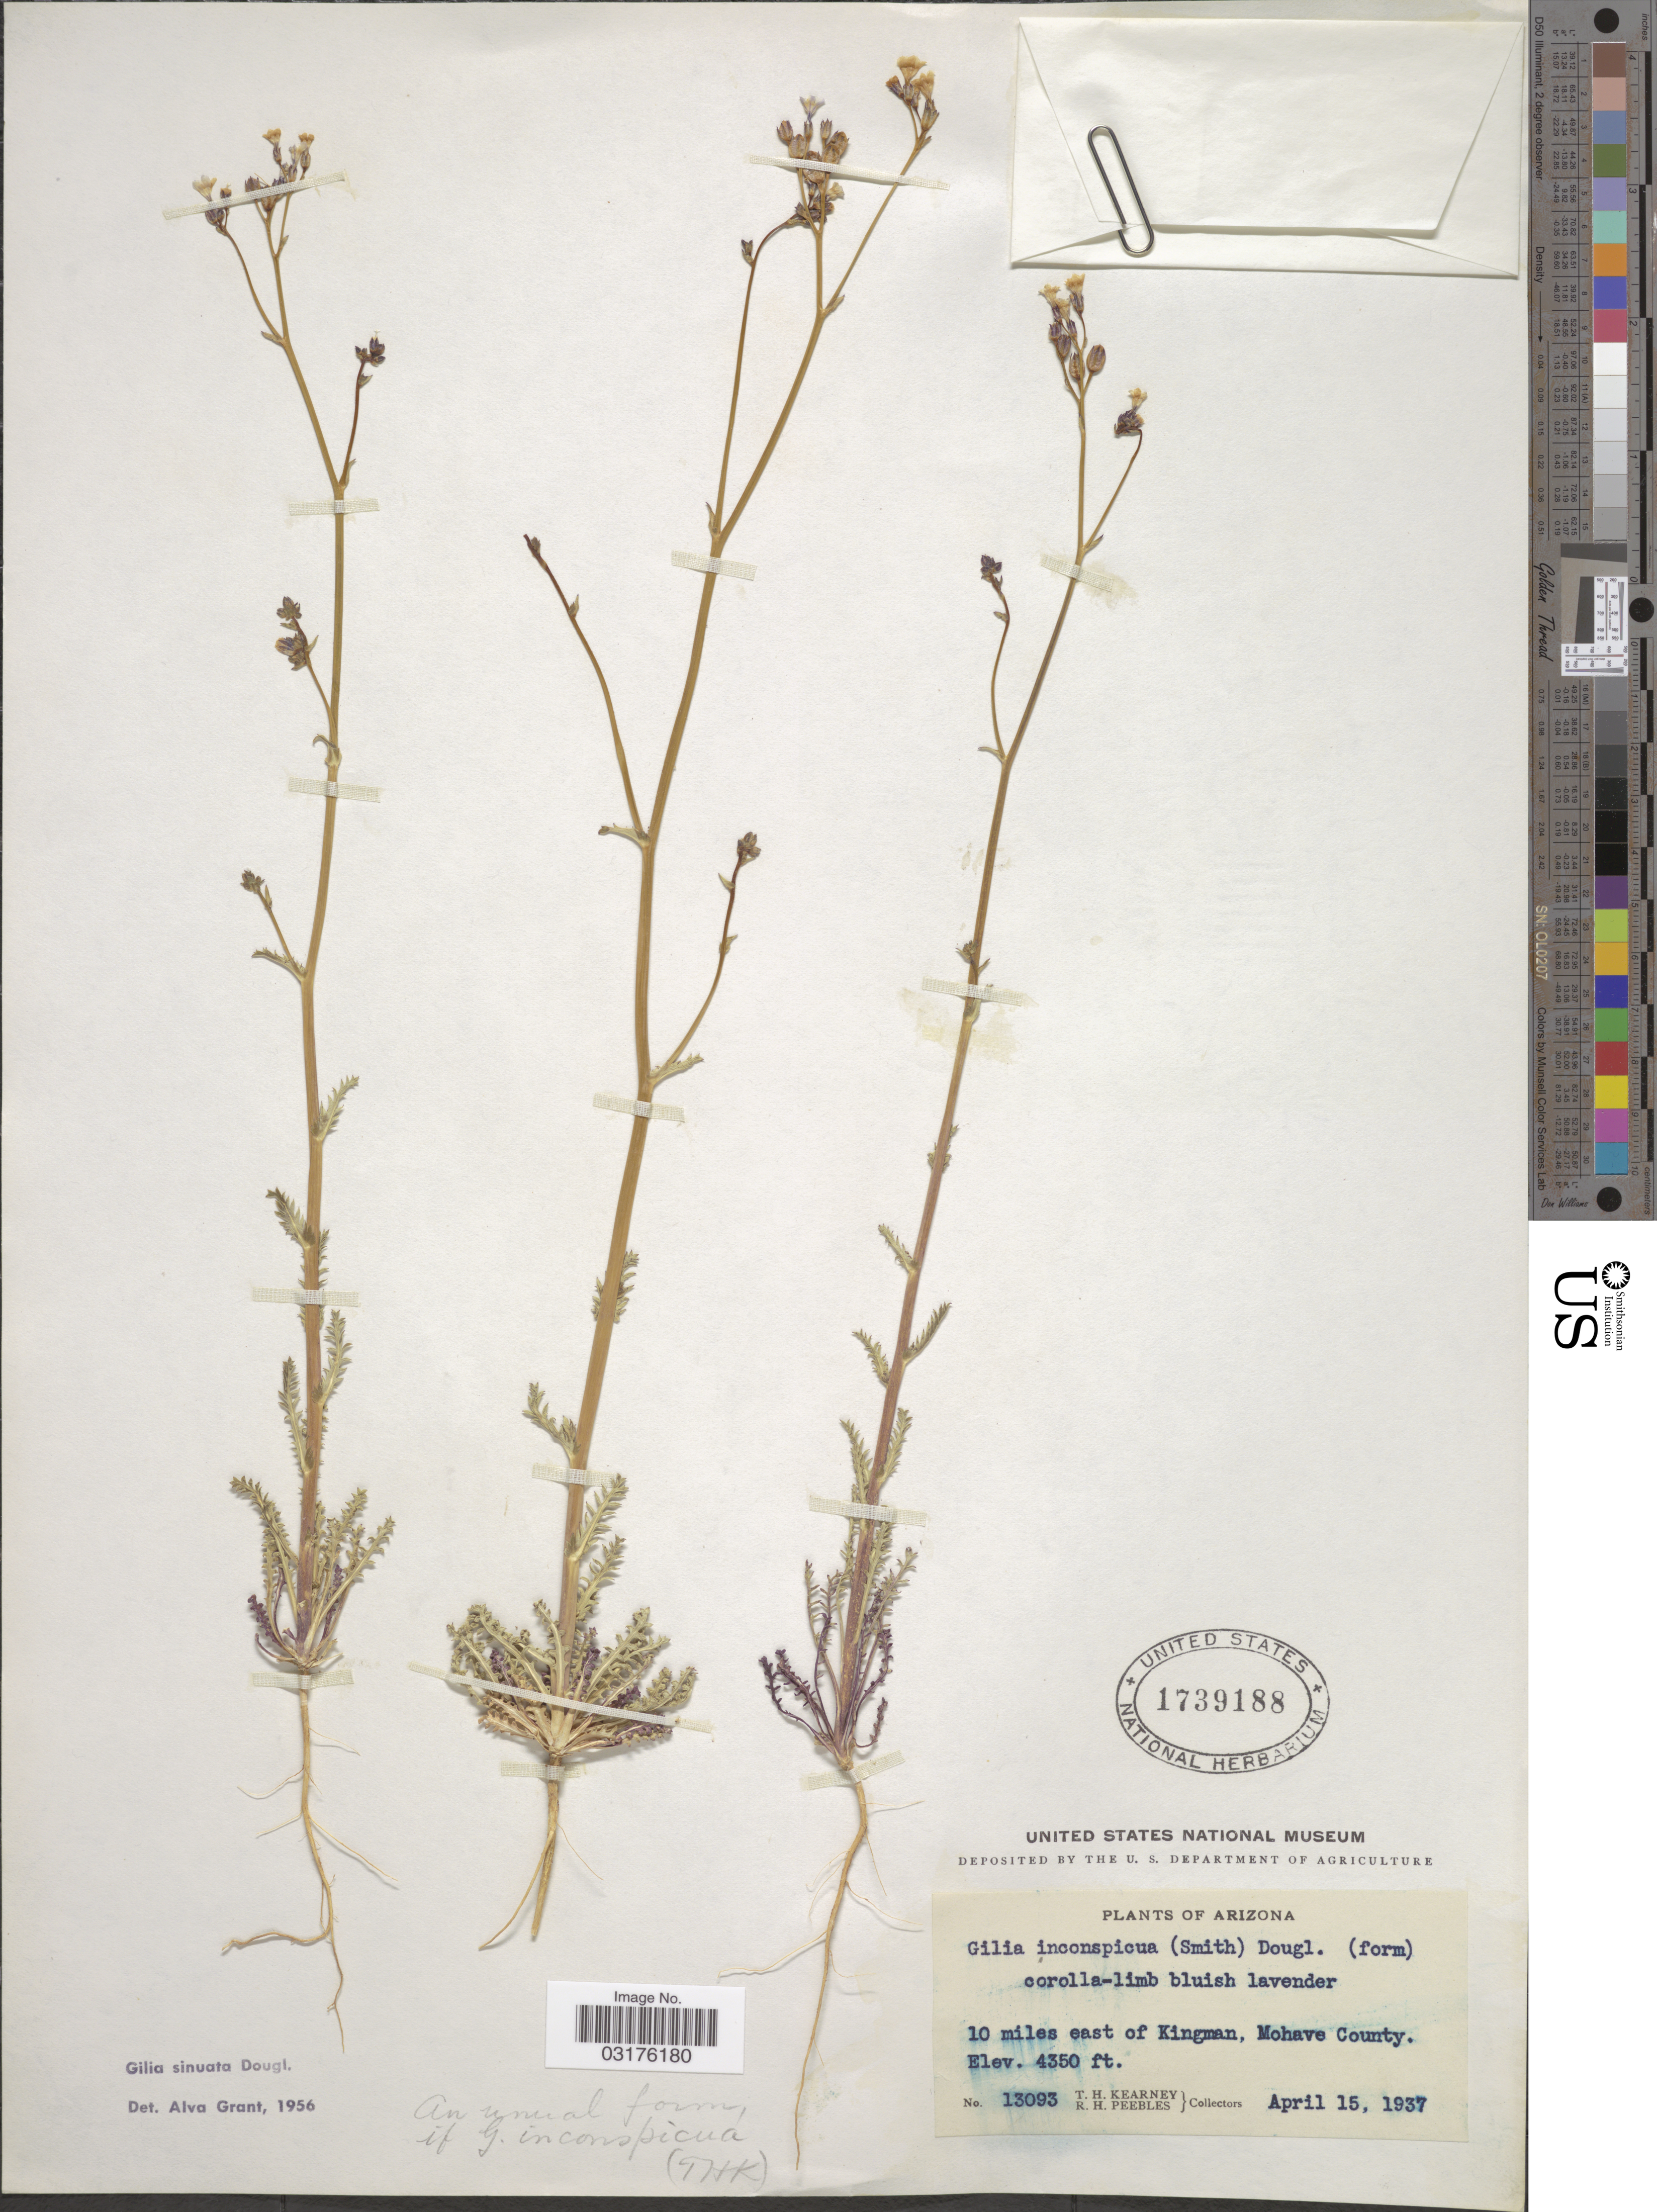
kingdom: Plantae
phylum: Tracheophyta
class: Magnoliopsida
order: Ericales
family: Polemoniaceae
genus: Gilia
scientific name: Gilia sinuata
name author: Douglas ex Benth.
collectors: T. H. Kearney & R. H. Peebles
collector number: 13093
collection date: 1937-04-15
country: United States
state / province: Arizona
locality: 10 miles east of Kingman, Mohave County.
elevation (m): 1326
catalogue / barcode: US 1739188